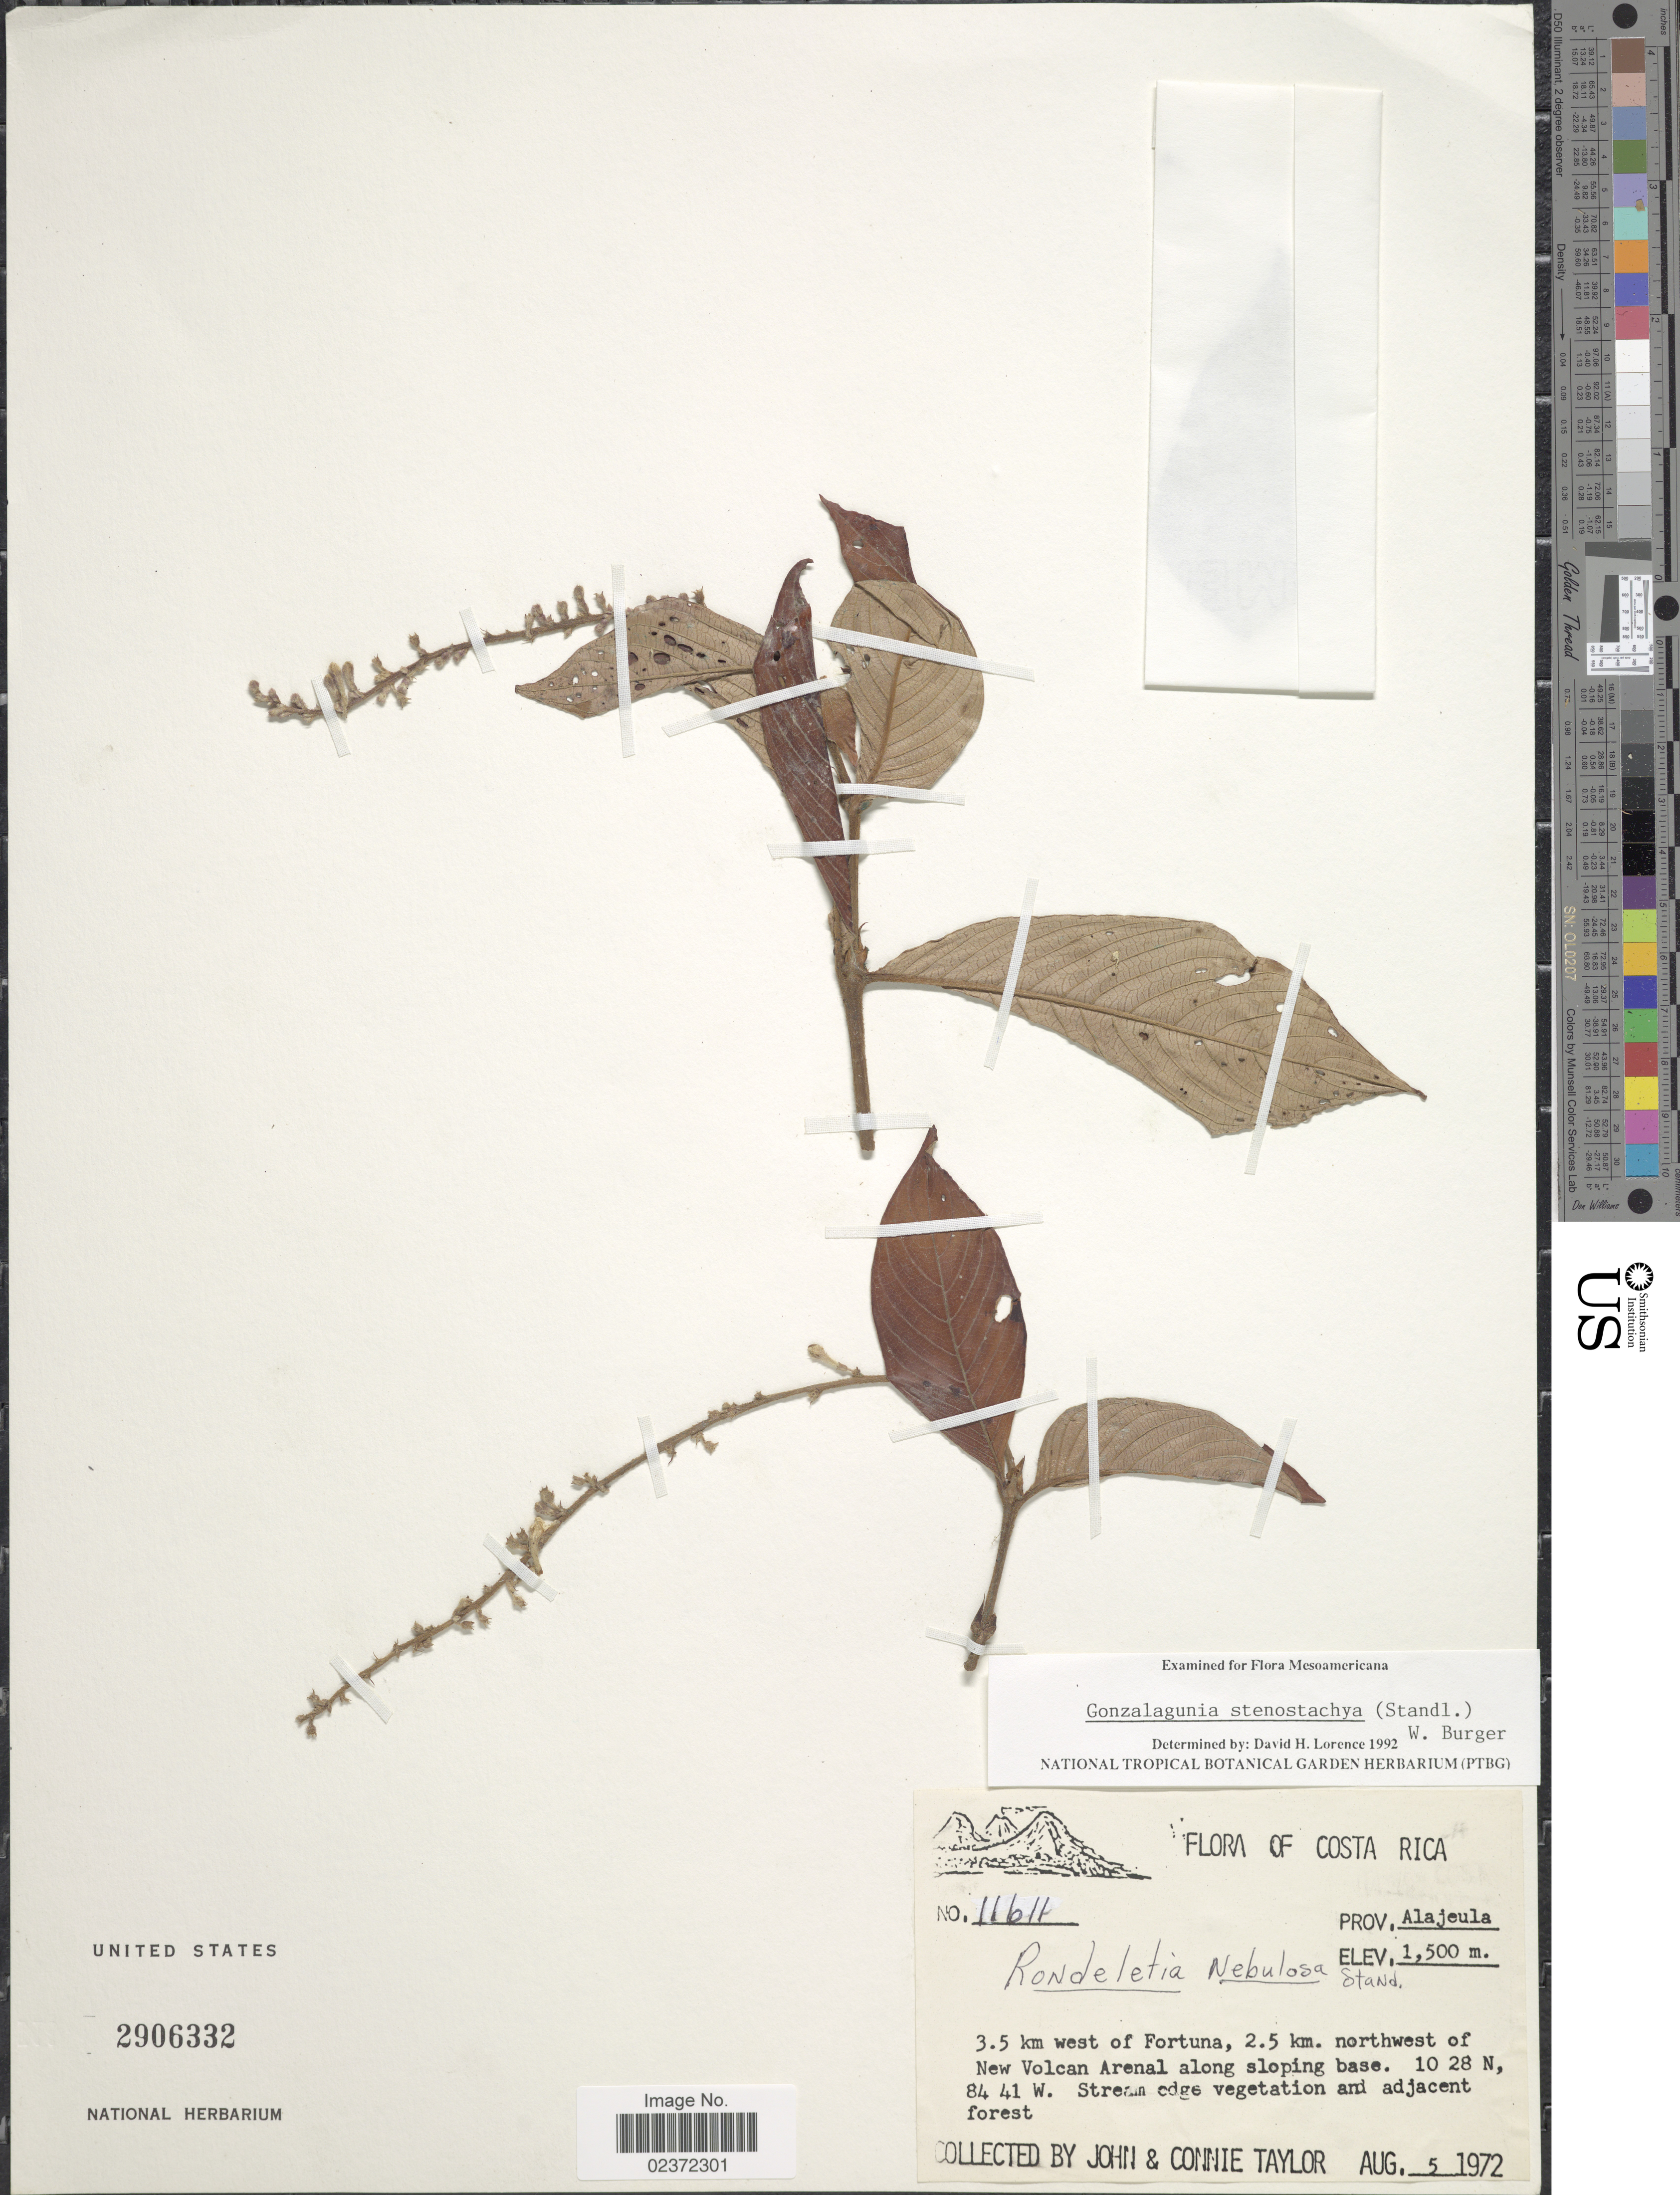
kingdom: Plantae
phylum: Tracheophyta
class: Magnoliopsida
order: Gentianales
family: Rubiaceae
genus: Gonzalagunia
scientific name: Gonzalagunia stenostachya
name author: (Standl.) W.C. Burger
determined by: Lorence, D. L.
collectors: J. Taylor & C. Taylor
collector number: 11611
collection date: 1972-08-05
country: Costa Rica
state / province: Alajuela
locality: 3.5 km west of Fortuna, 2.5 km. northwest of New Volcan Arenal along sloping base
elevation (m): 1500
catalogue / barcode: US 2906332